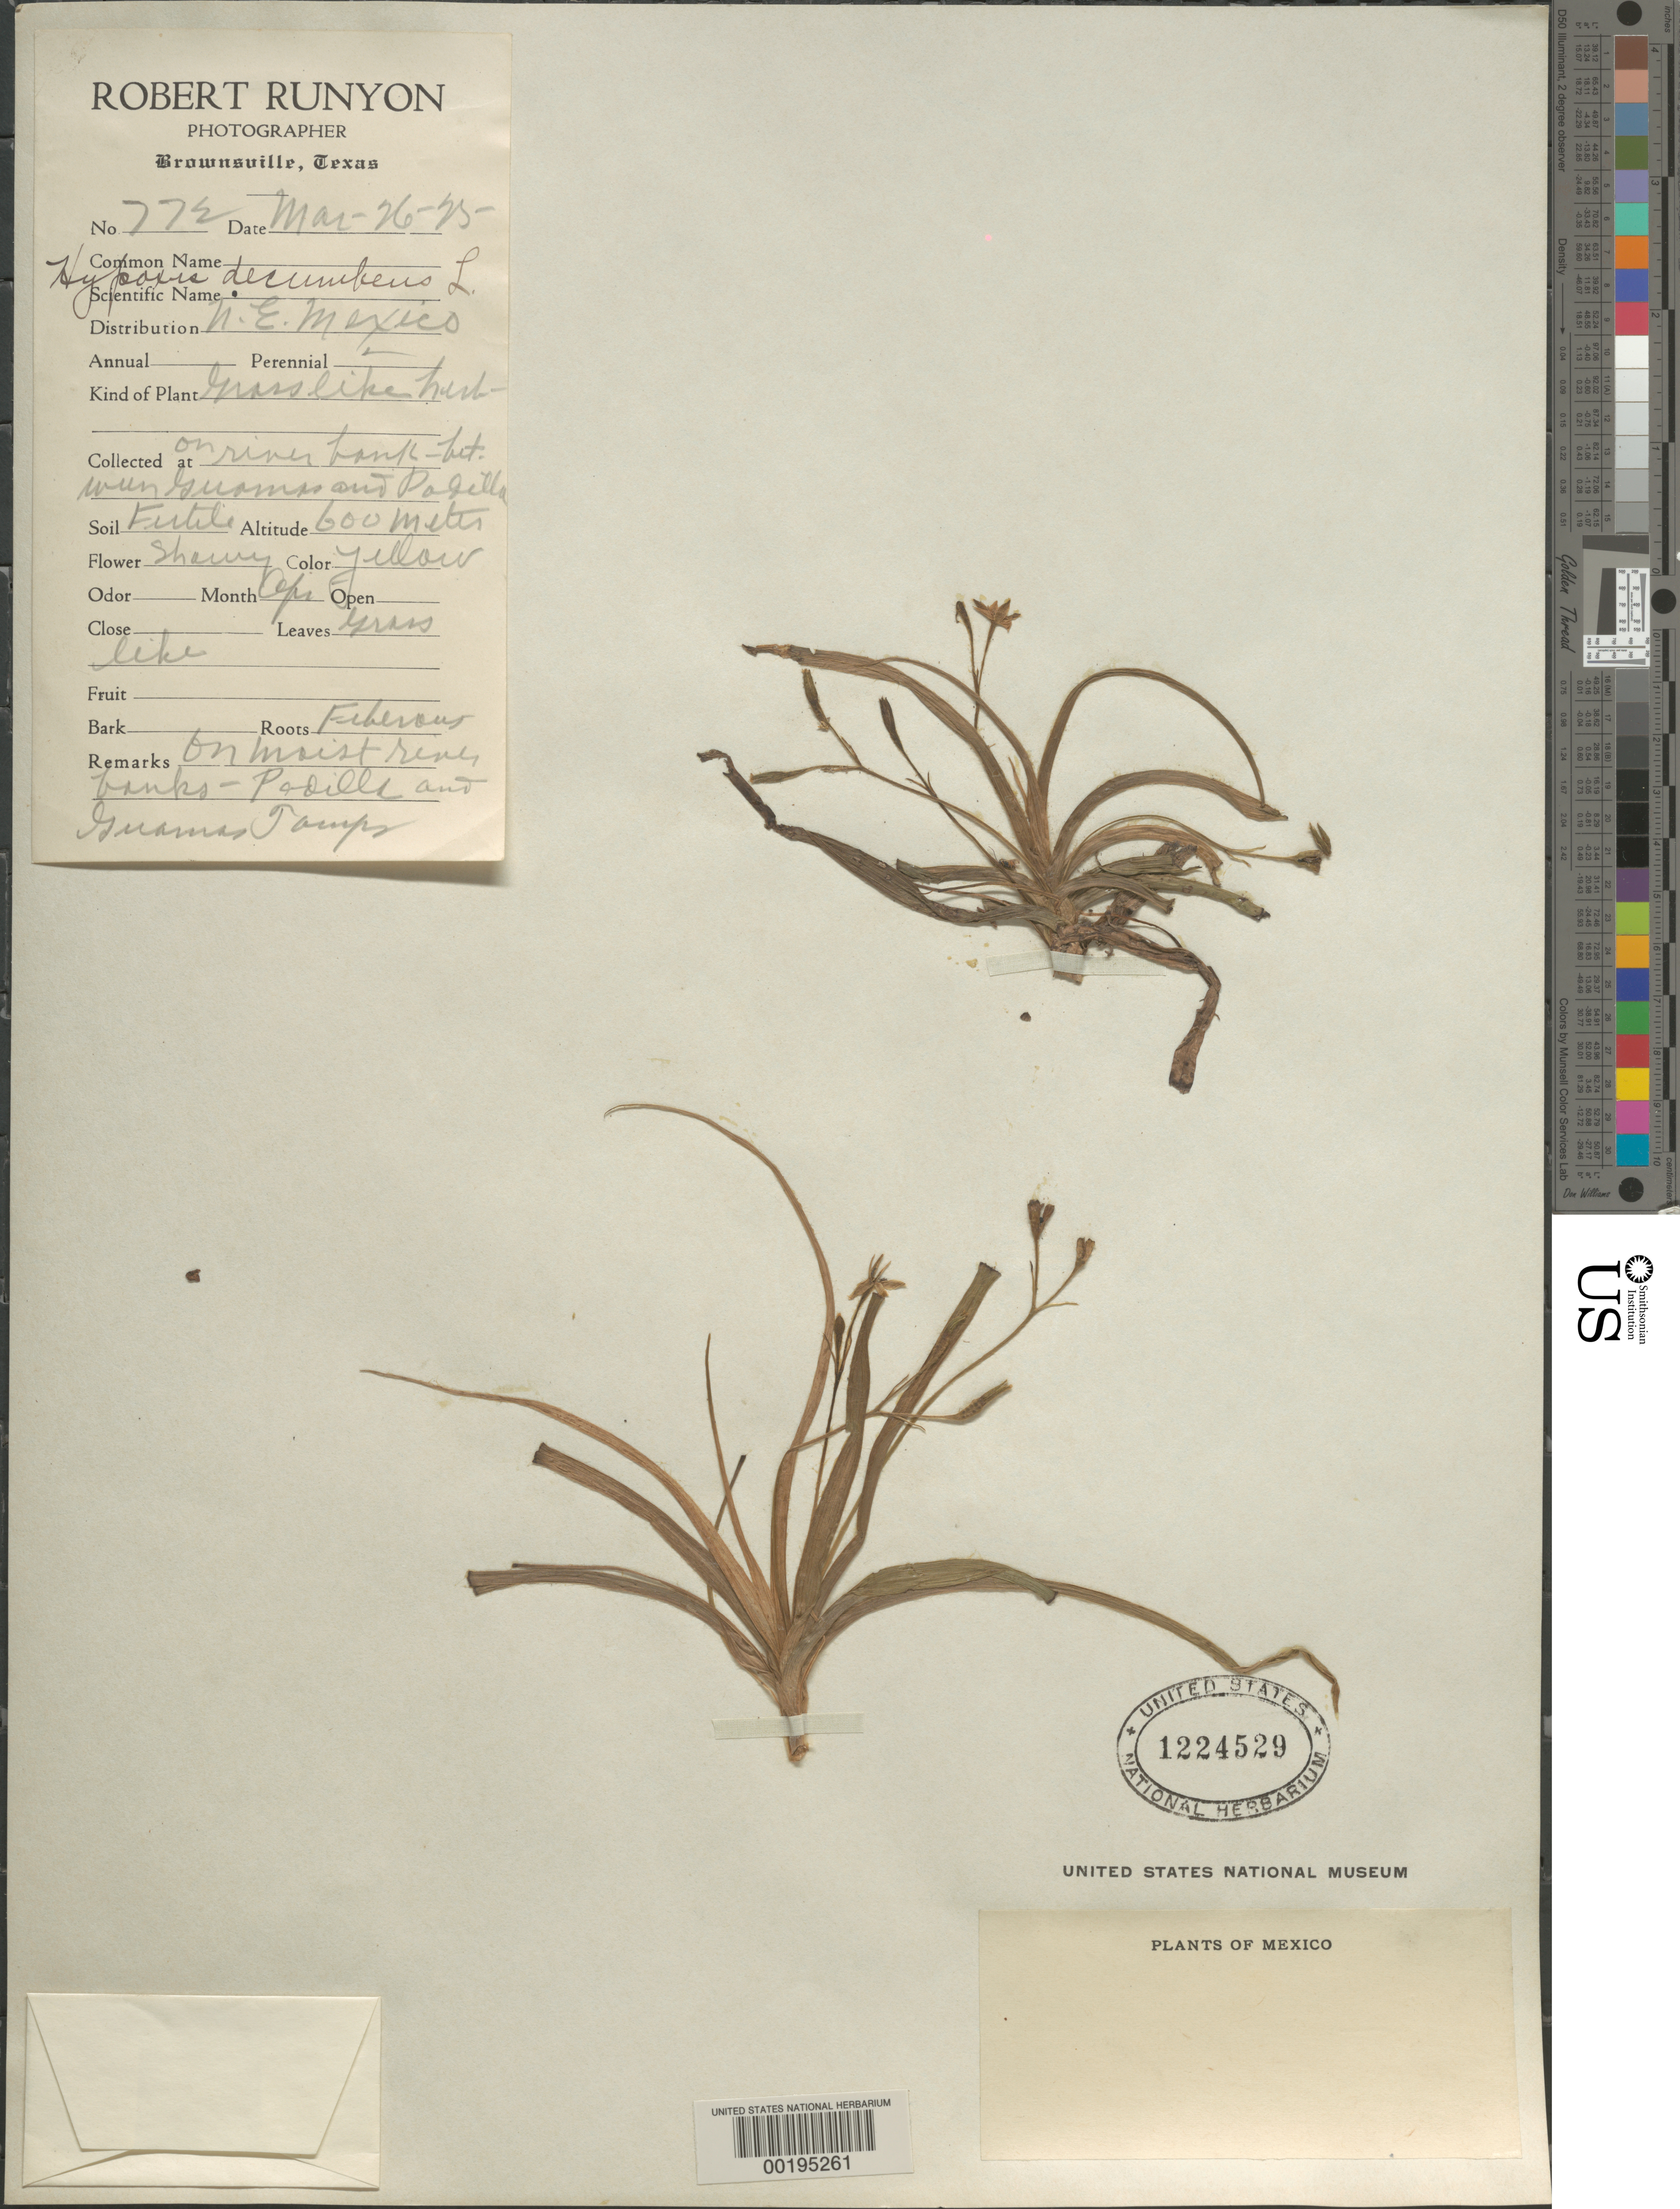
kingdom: Plantae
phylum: Tracheophyta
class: Liliopsida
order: Asparagales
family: Hypoxidaceae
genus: Hypoxis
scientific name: Hypoxis decumbens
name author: L.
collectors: R. Runyon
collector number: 77e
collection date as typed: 26 Mar 1925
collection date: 1925-03-26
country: Mexico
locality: Between guamso and padilla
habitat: On moist river bank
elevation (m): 600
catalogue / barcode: US 1224529